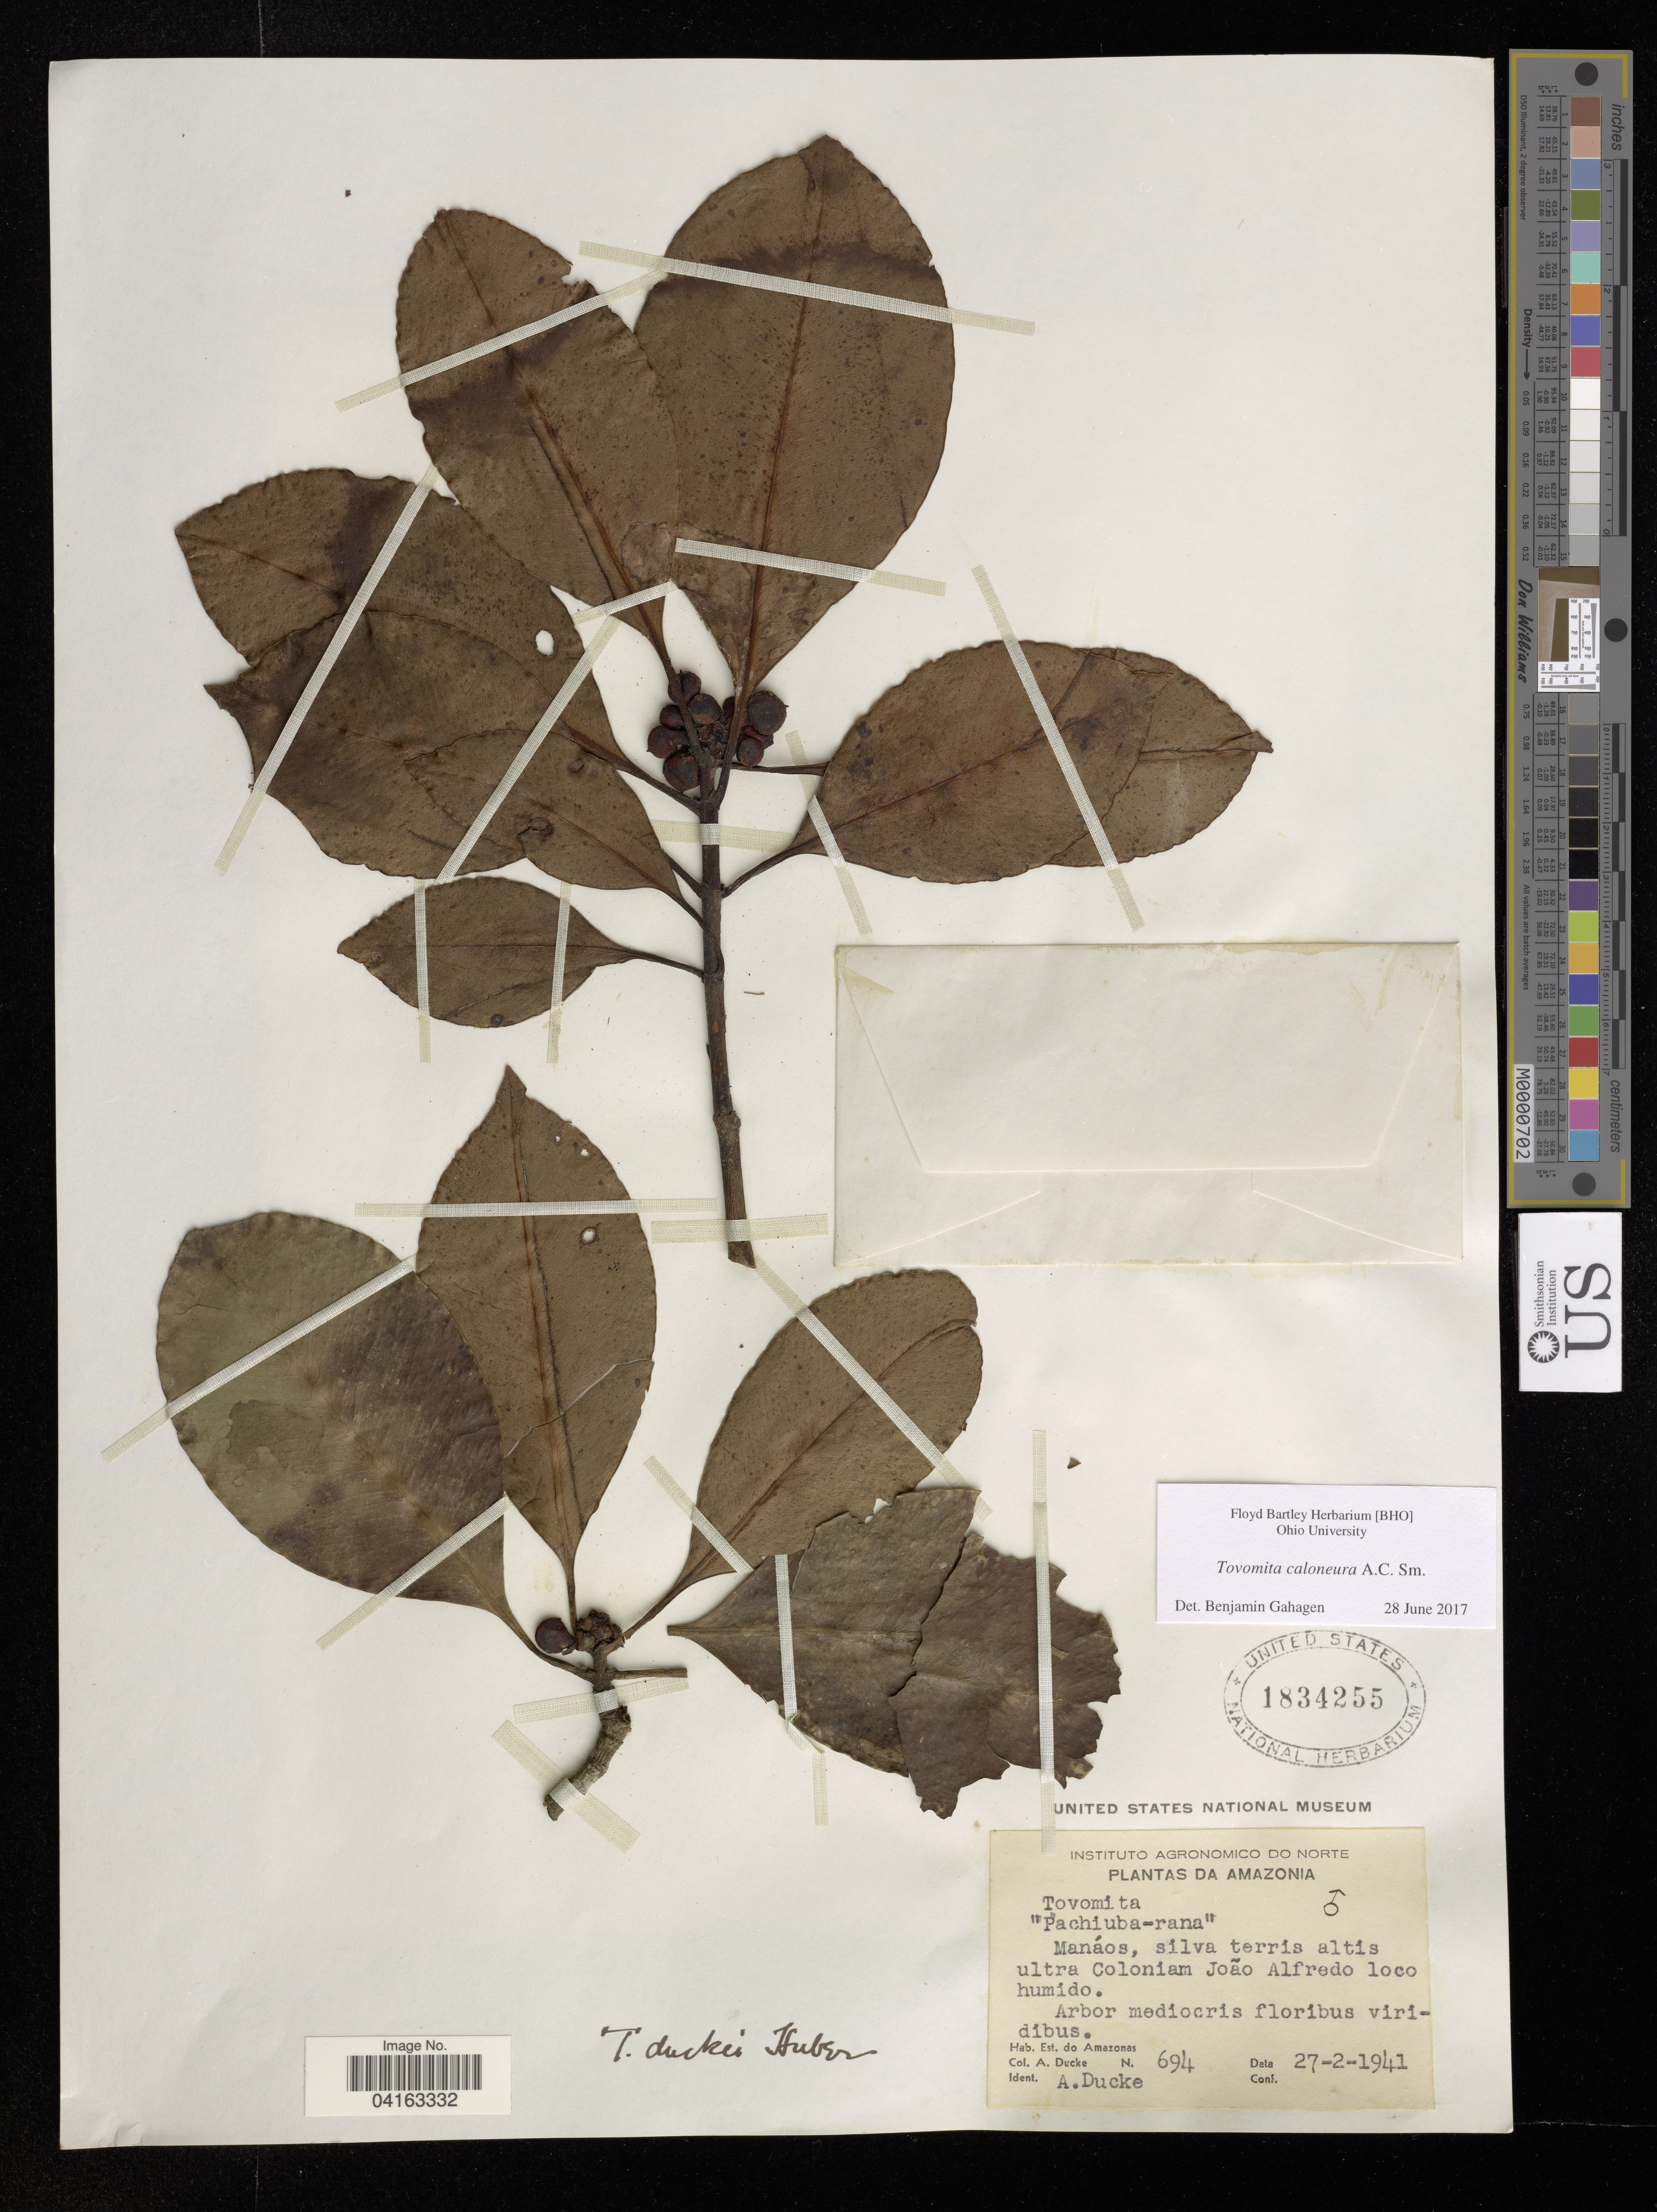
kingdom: Plantae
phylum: Tracheophyta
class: Magnoliopsida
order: Malpighiales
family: Clusiaceae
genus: Tovomita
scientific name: Tovomita caloneura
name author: A.C. Sm.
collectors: A. Ducke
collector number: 694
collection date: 1941-02-27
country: Brazil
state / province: Amazonas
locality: Manáos, silva terris altis ultra Coloniam João Alfredo loco humido.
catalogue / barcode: US 1834255